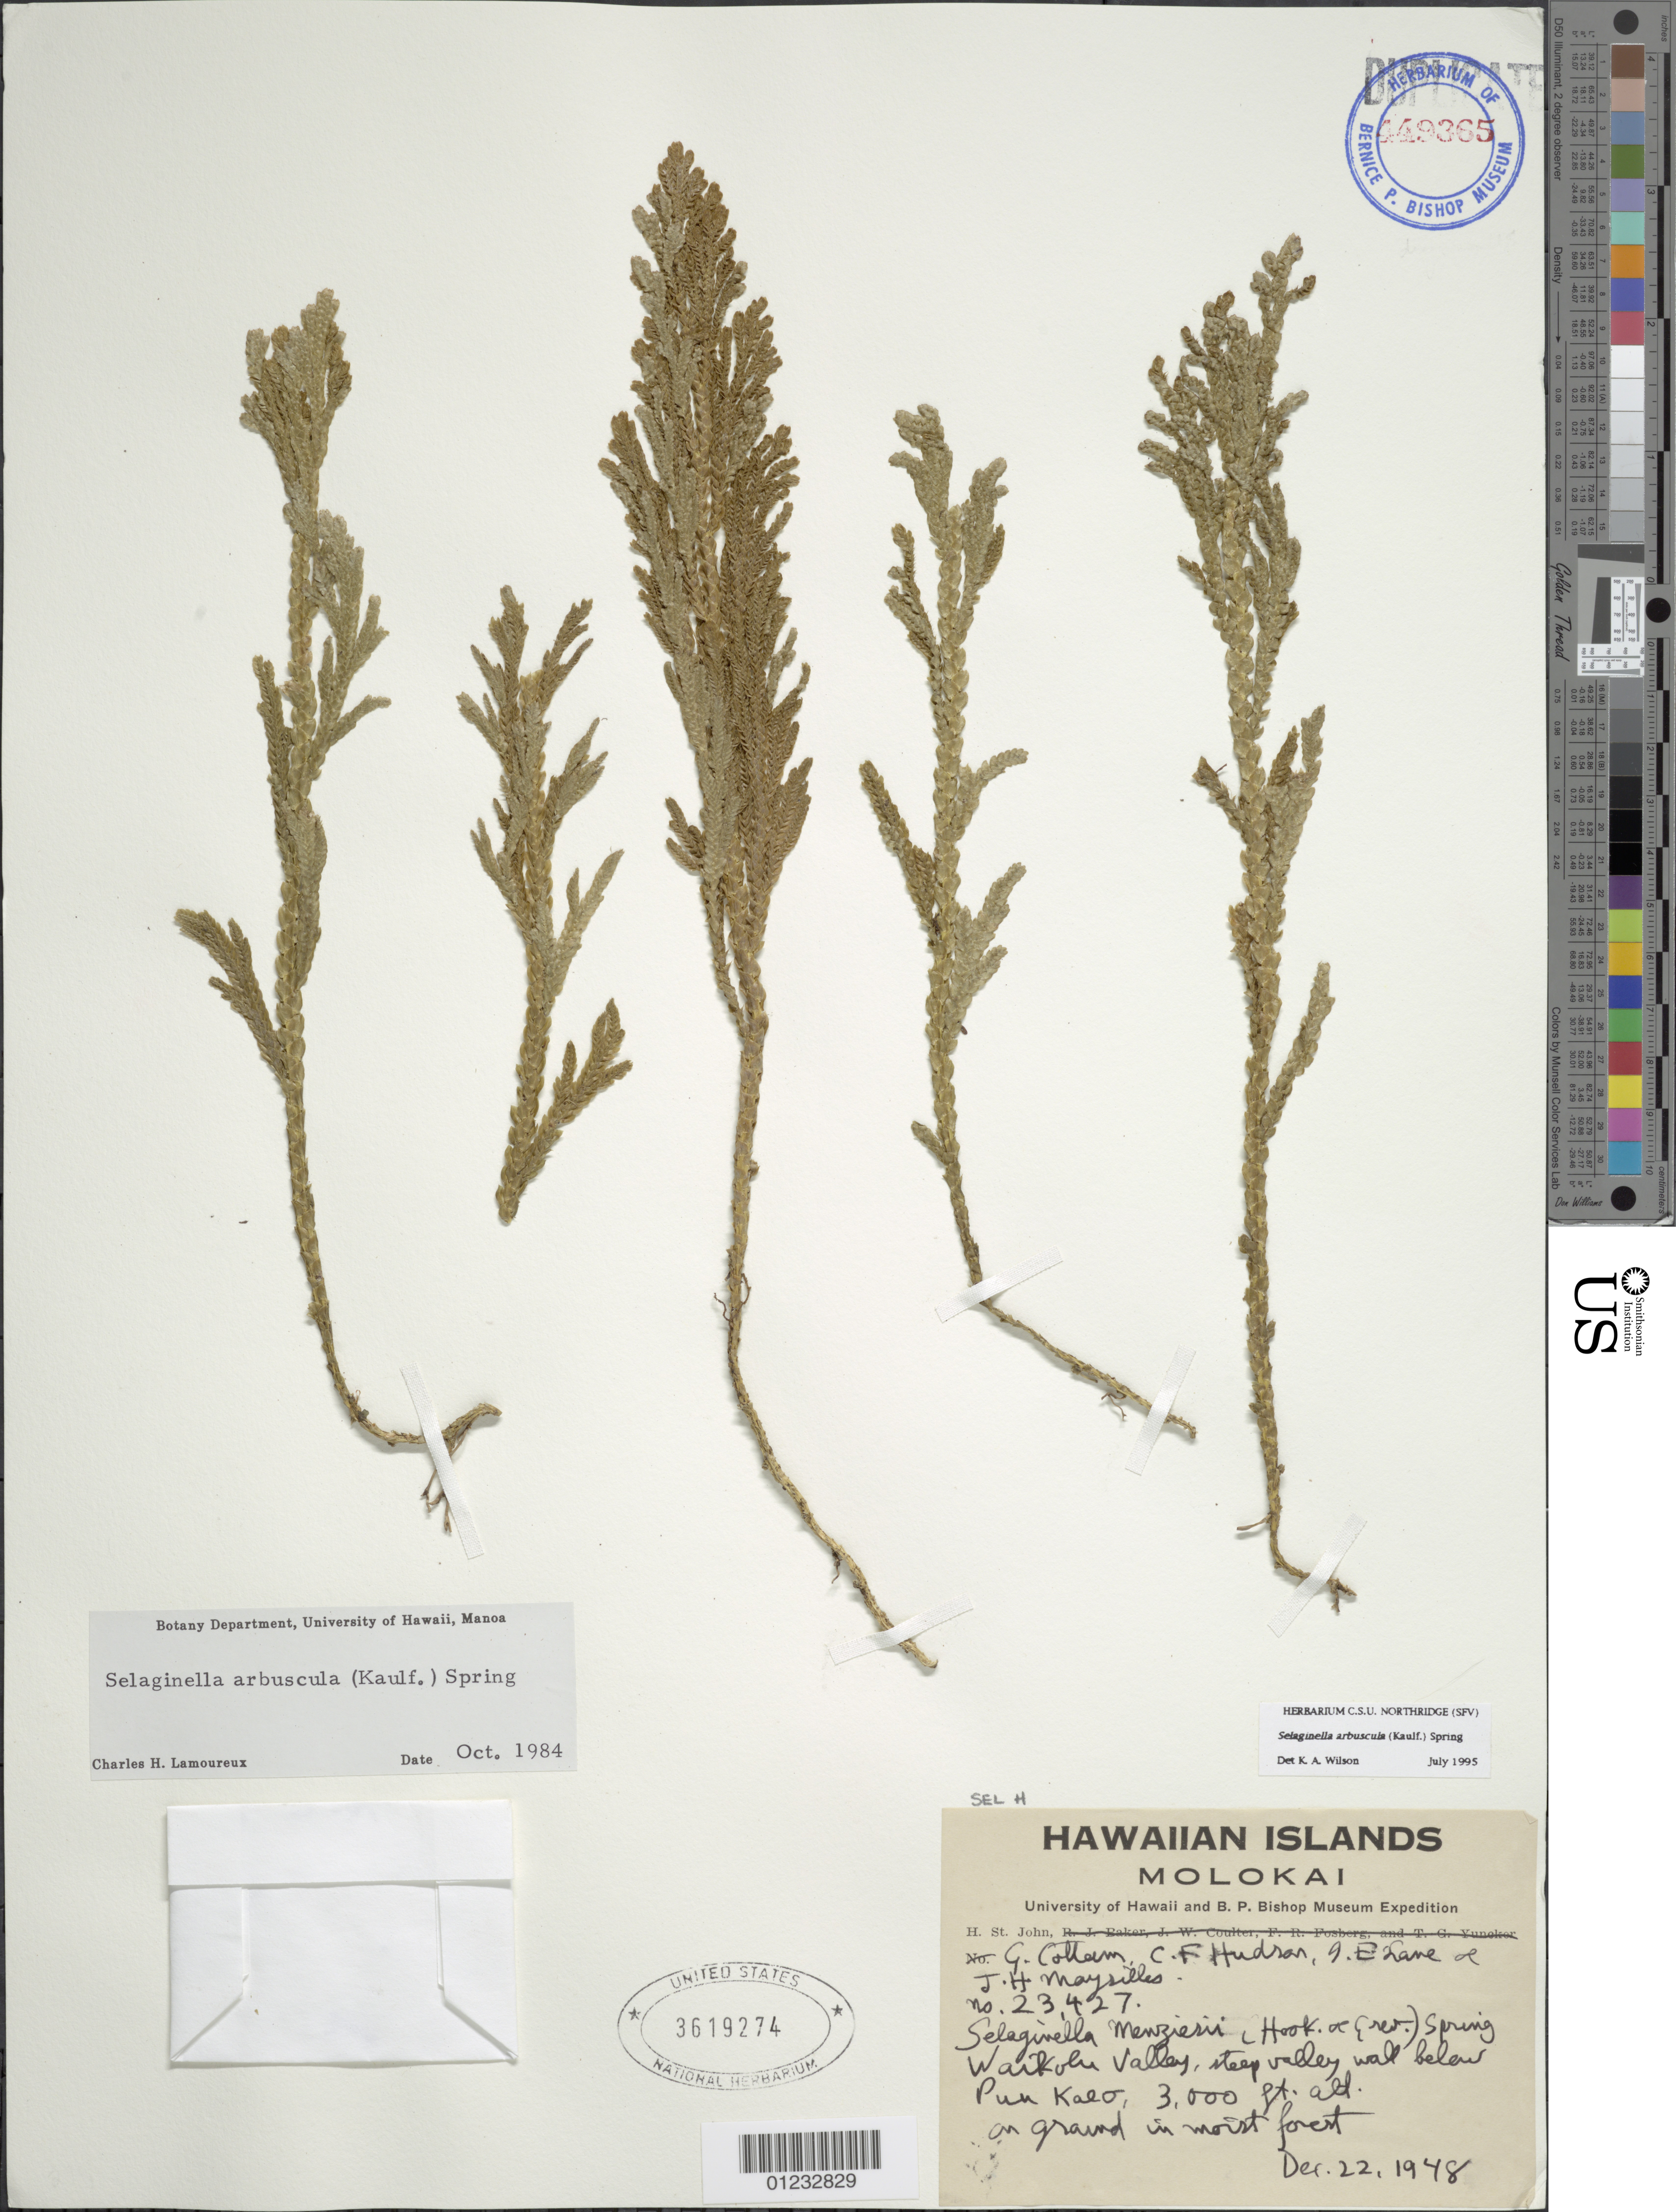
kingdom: Plantae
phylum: Tracheophyta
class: Lycopodiopsida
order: Selaginellales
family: Selaginellaceae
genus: Selaginella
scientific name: Selaginella arbuscula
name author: (Kualf.) Spring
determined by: Wilson, K. A.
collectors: H. St. John, G. Cottam, C. F. Hudson, I. Lane & J. Maysilles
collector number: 23427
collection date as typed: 22 Dec 1948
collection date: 1948-12-22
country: United States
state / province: Hawaii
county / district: Maui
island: Moloka'i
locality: Waikolu Valley, steep valley wall below Puu Kaeo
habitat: Moist forest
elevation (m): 914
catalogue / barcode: US 3619274